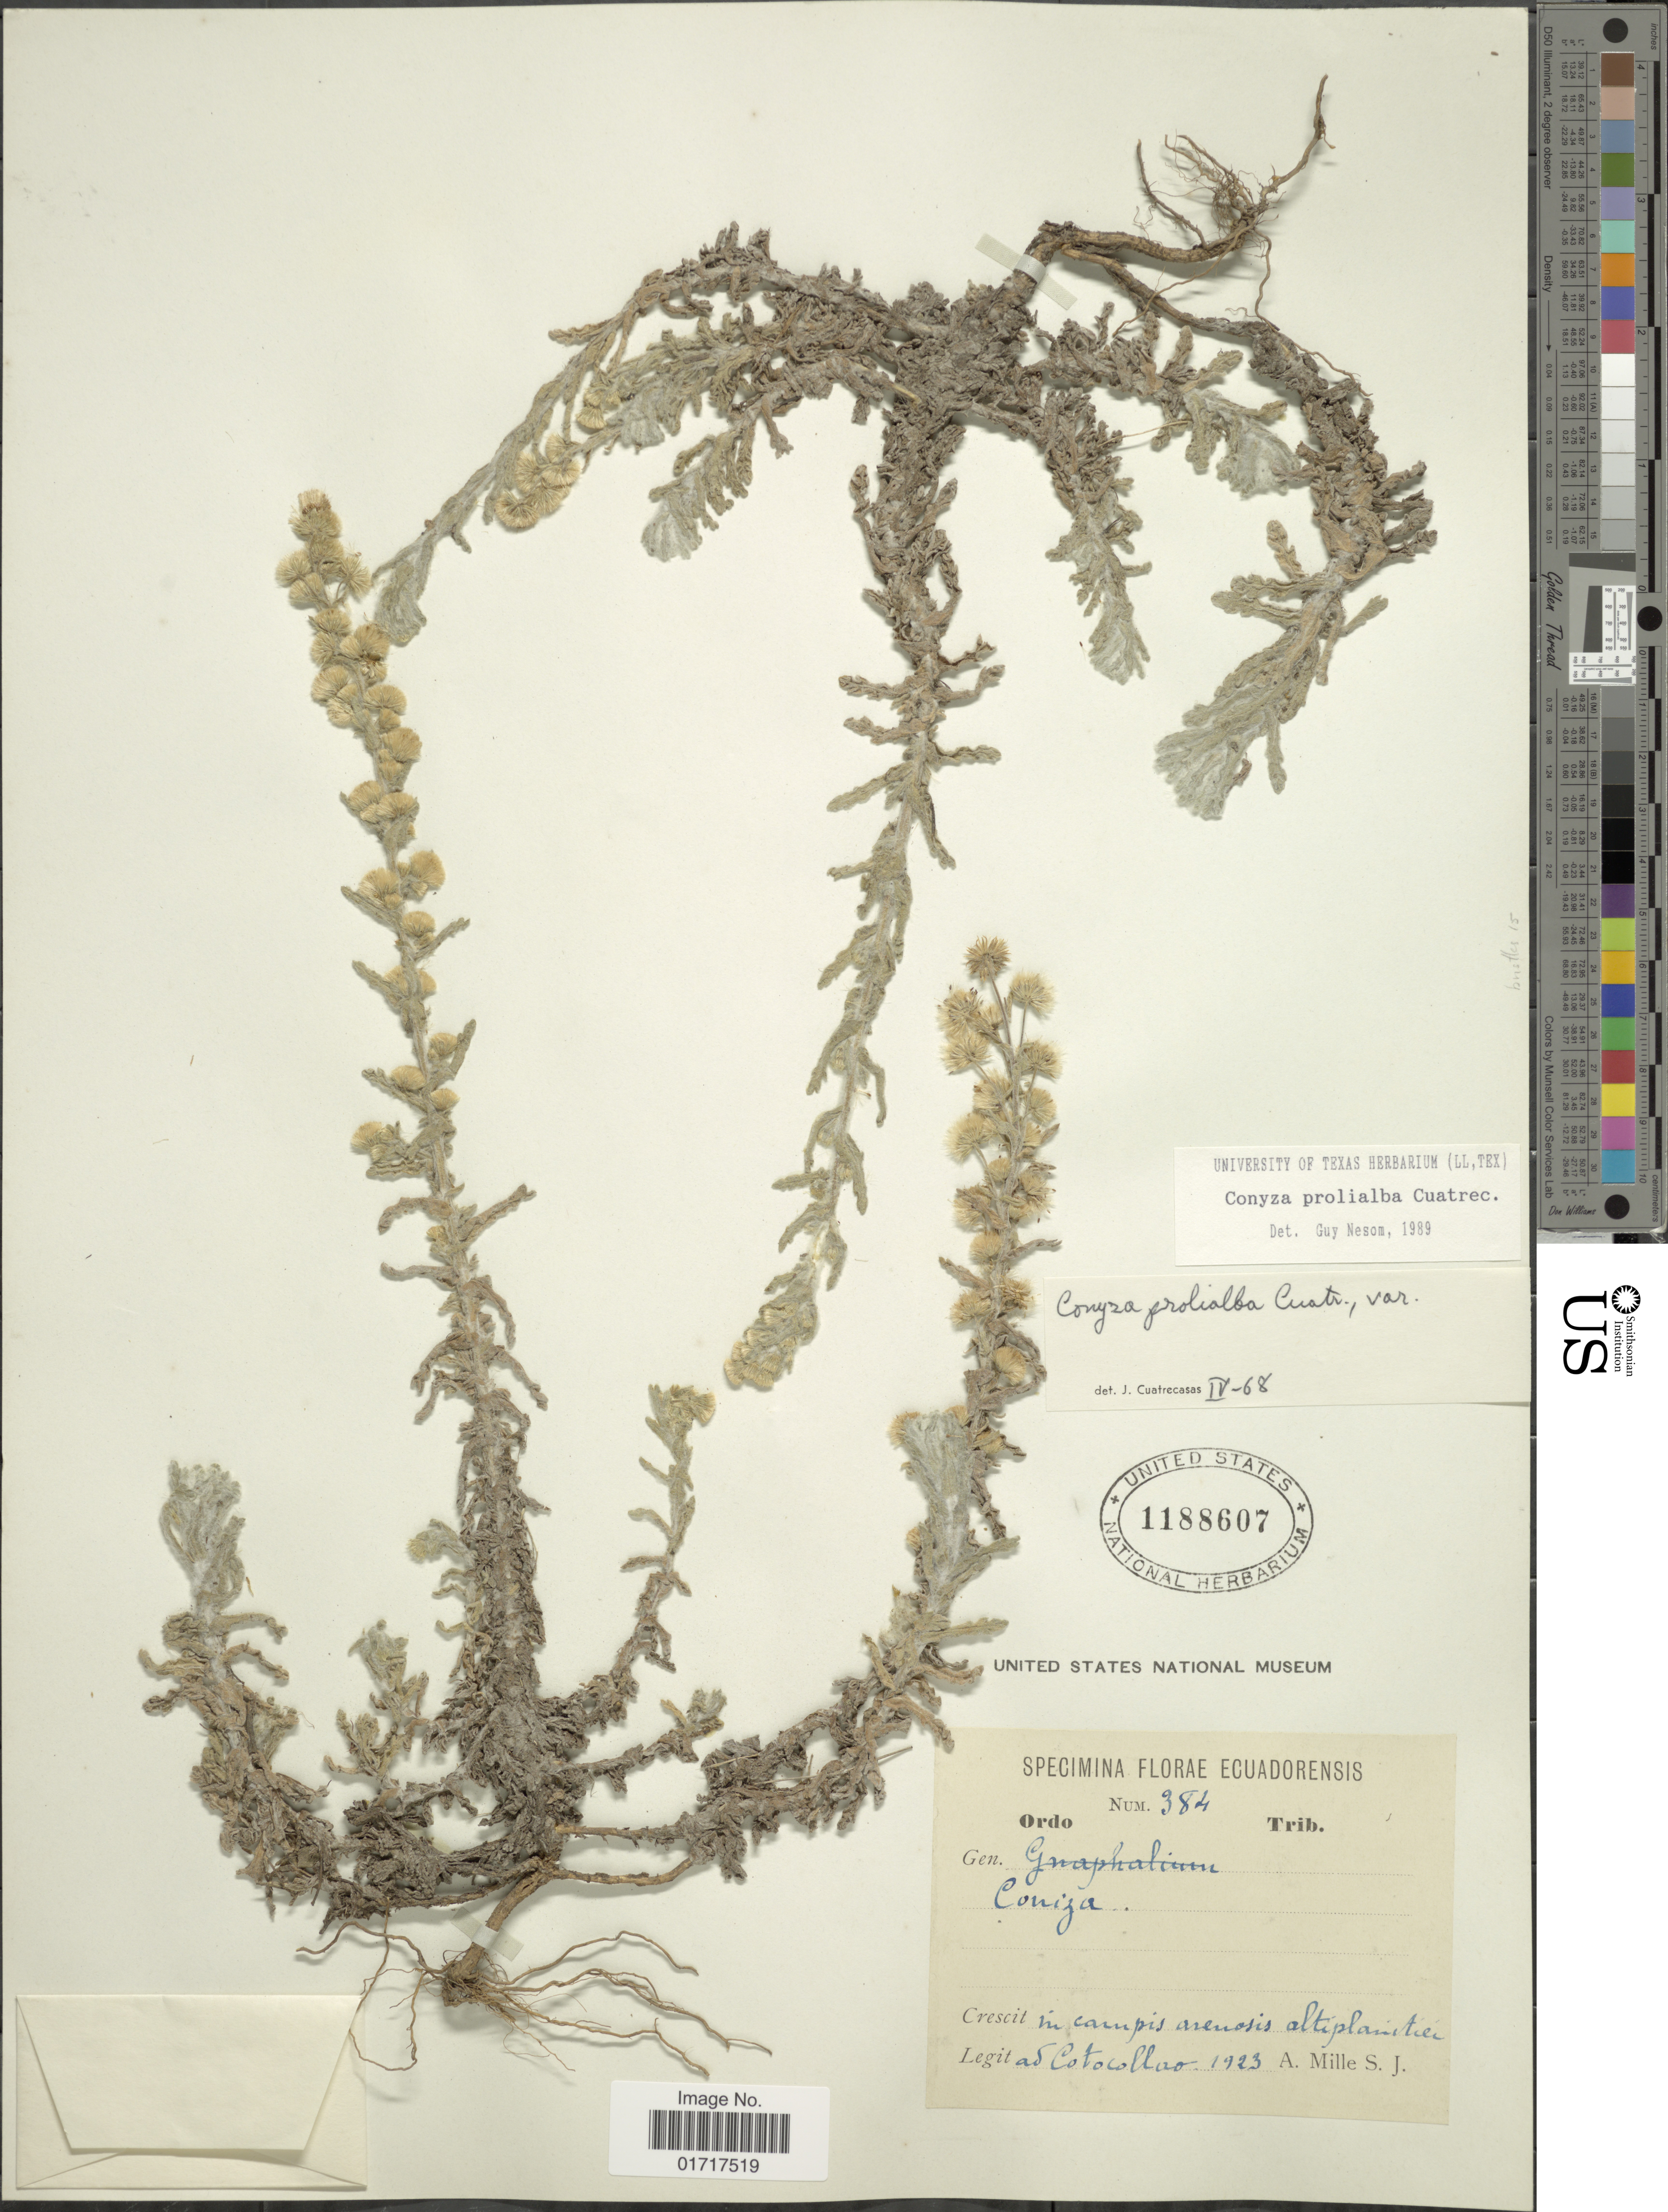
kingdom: Plantae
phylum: Tracheophyta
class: Magnoliopsida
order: Asterales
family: Asteraceae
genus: Conyza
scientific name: Conyza prolialba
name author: Cuatrec.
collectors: A. Mille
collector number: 384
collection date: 1923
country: Ecuador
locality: Ad Cotocollao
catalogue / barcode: US 1188607